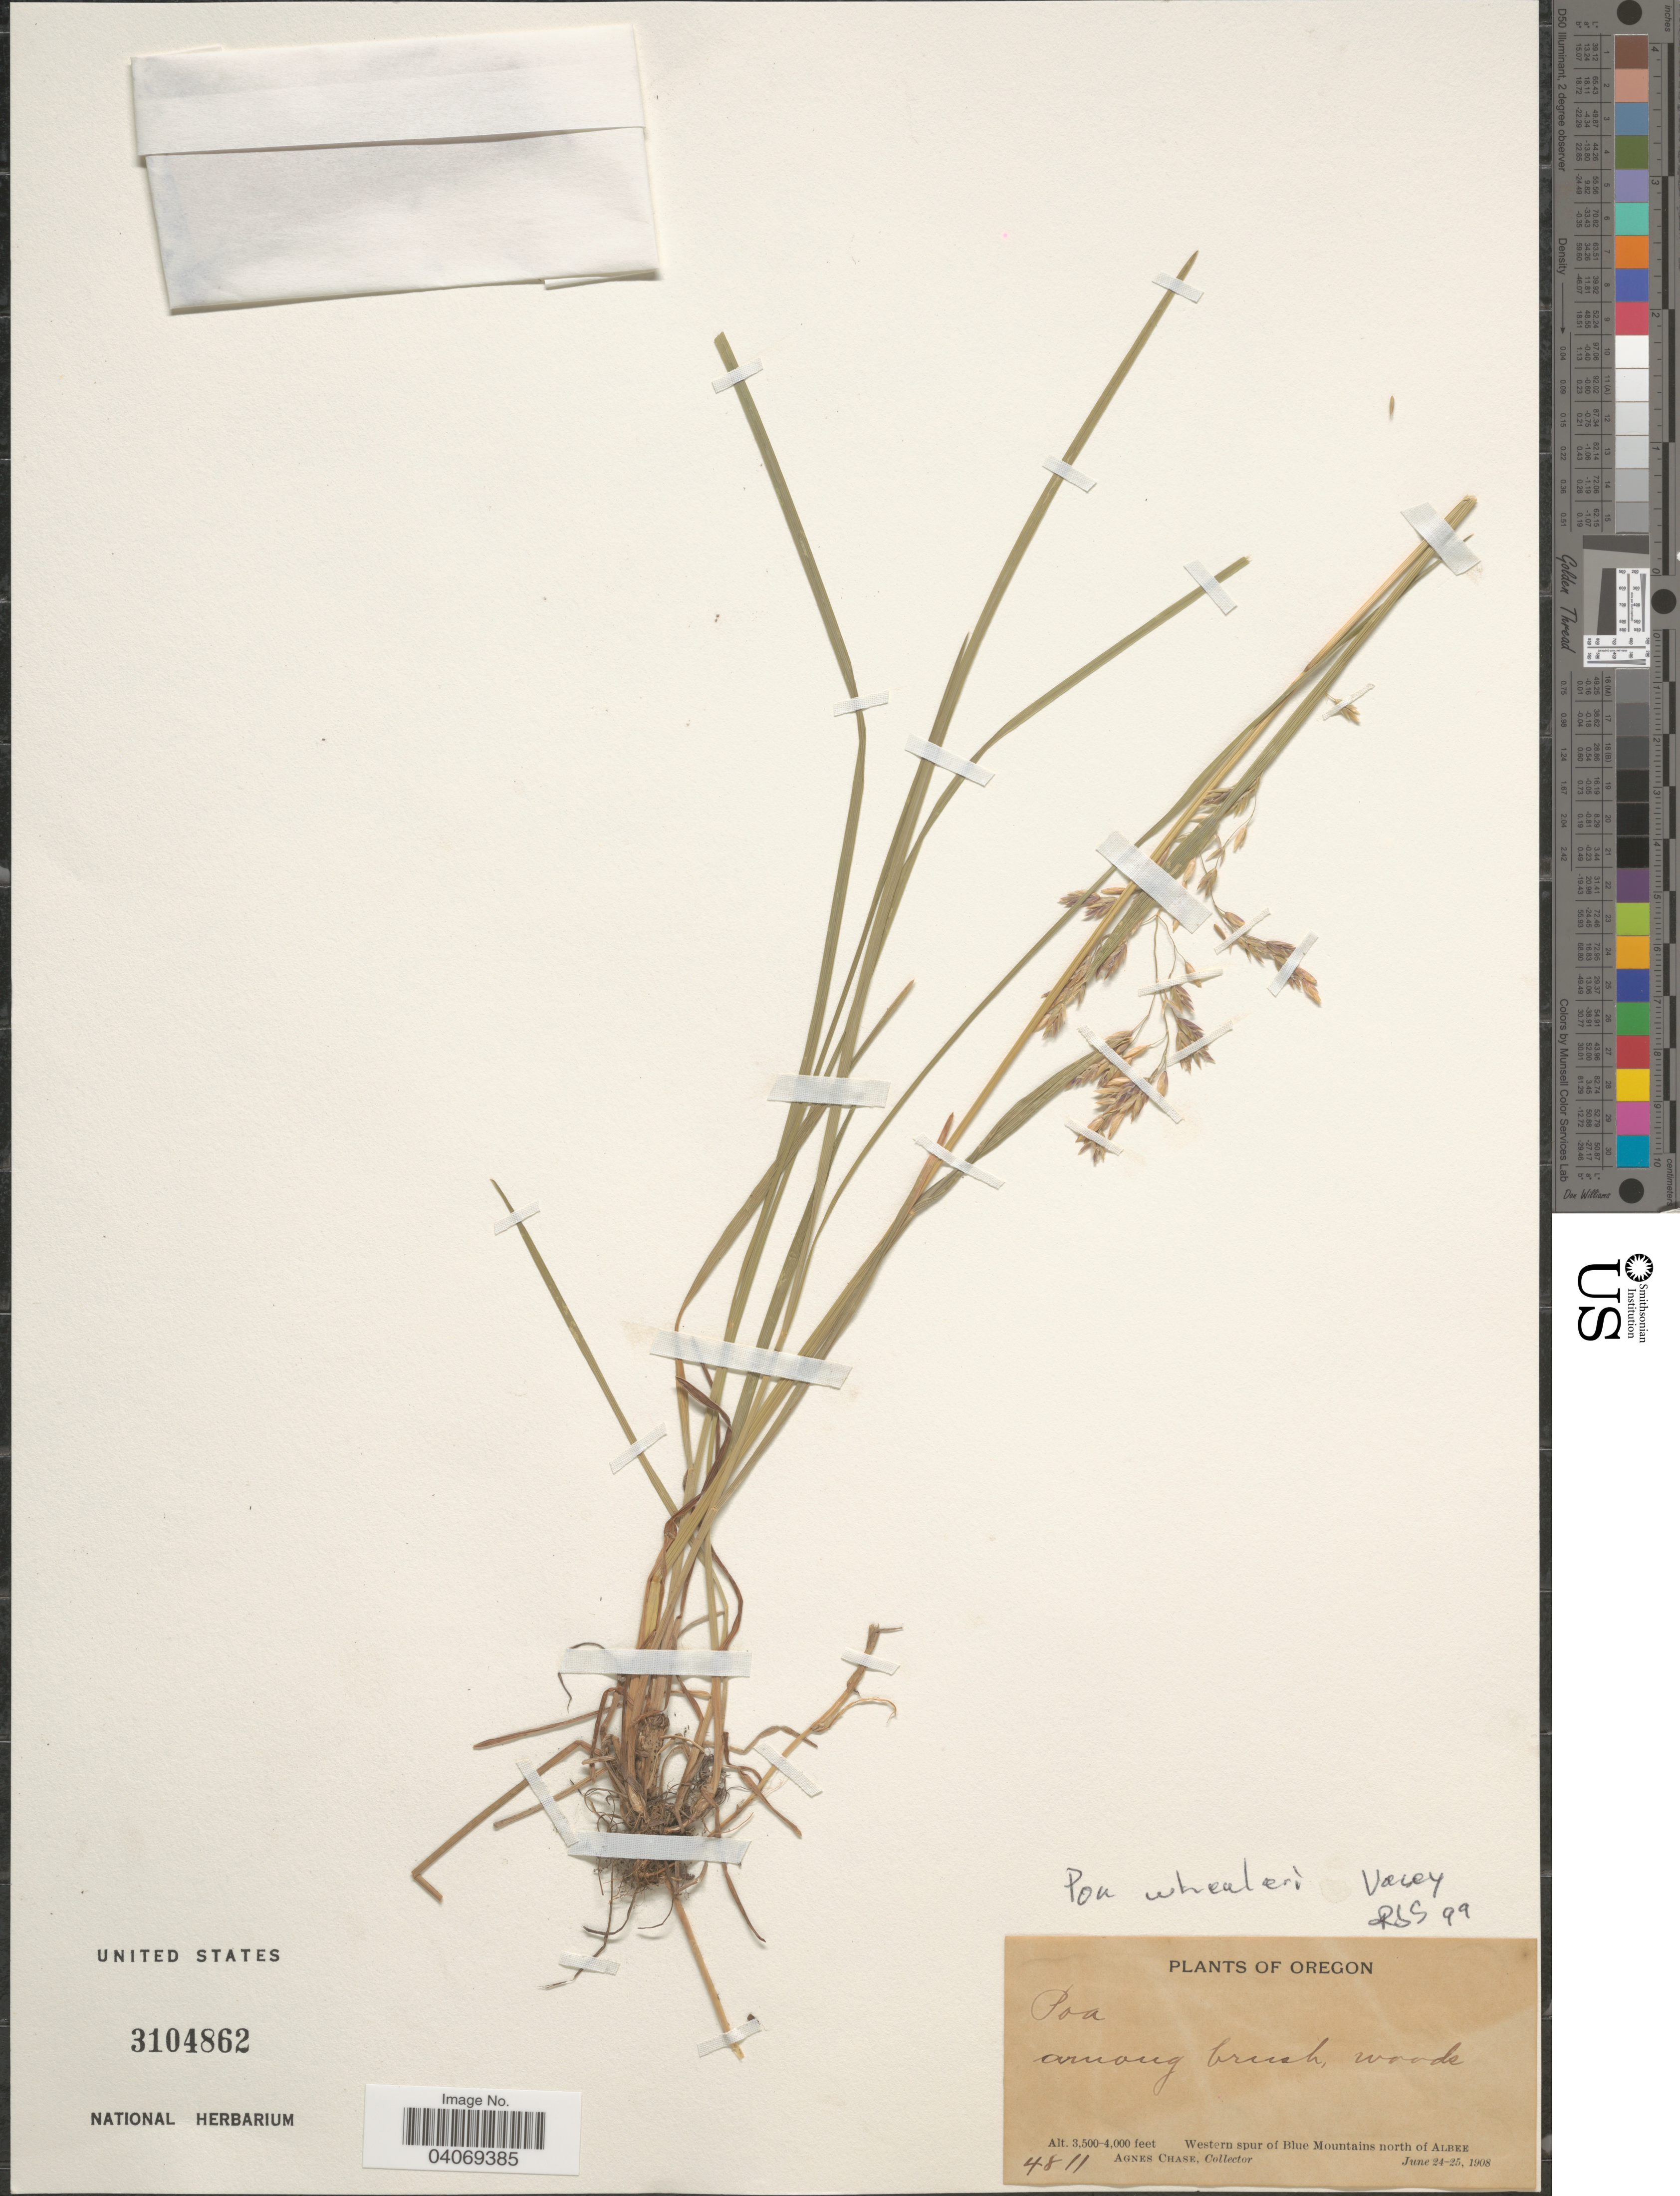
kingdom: Plantae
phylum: Tracheophyta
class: Liliopsida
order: Poales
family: Poaceae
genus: Poa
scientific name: Poa wheeleri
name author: Vasey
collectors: A. Chase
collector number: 4811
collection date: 1908-06-24/1908-06-25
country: United States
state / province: Oregon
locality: Among brush woods. Western spur of Blue Mountains north of Albee.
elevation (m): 1067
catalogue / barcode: US 3104862